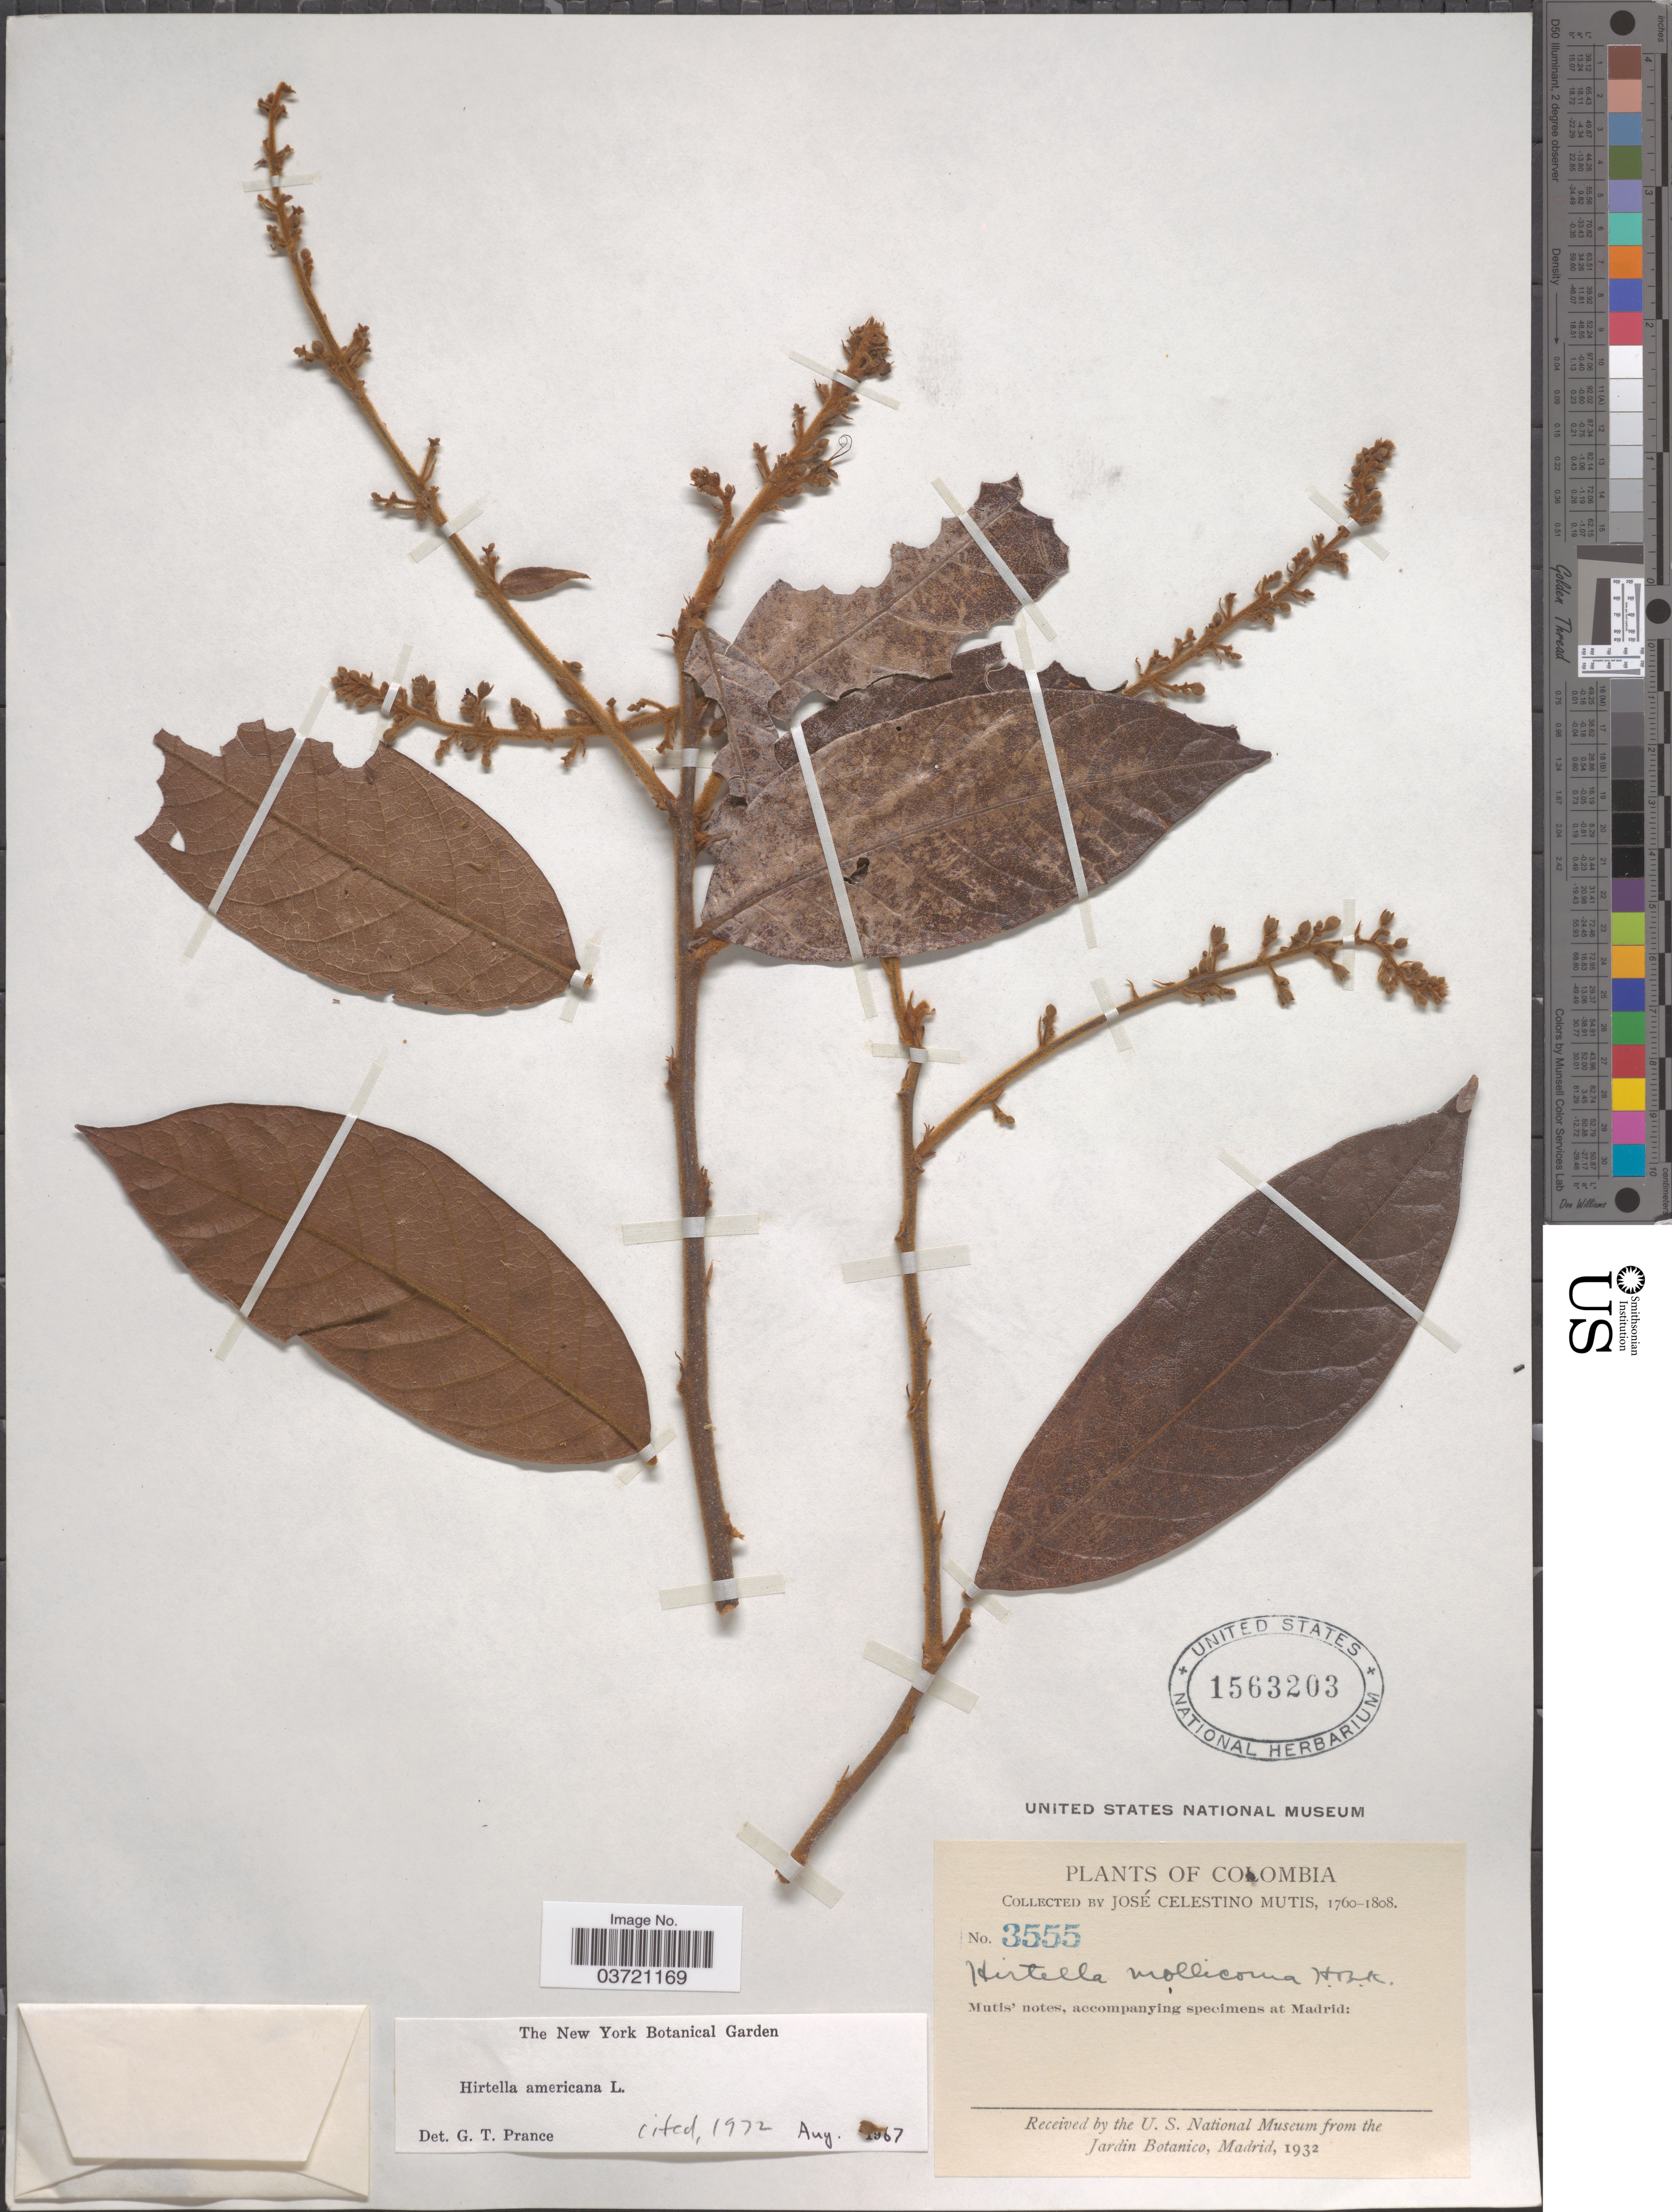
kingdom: Plantae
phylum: Tracheophyta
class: Magnoliopsida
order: Malpighiales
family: Chrysobalanaceae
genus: Hirtella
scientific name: Hirtella americana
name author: L.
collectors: J. C. B. Mutis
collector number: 3555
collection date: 1760/1808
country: Colombia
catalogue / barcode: US 1563203